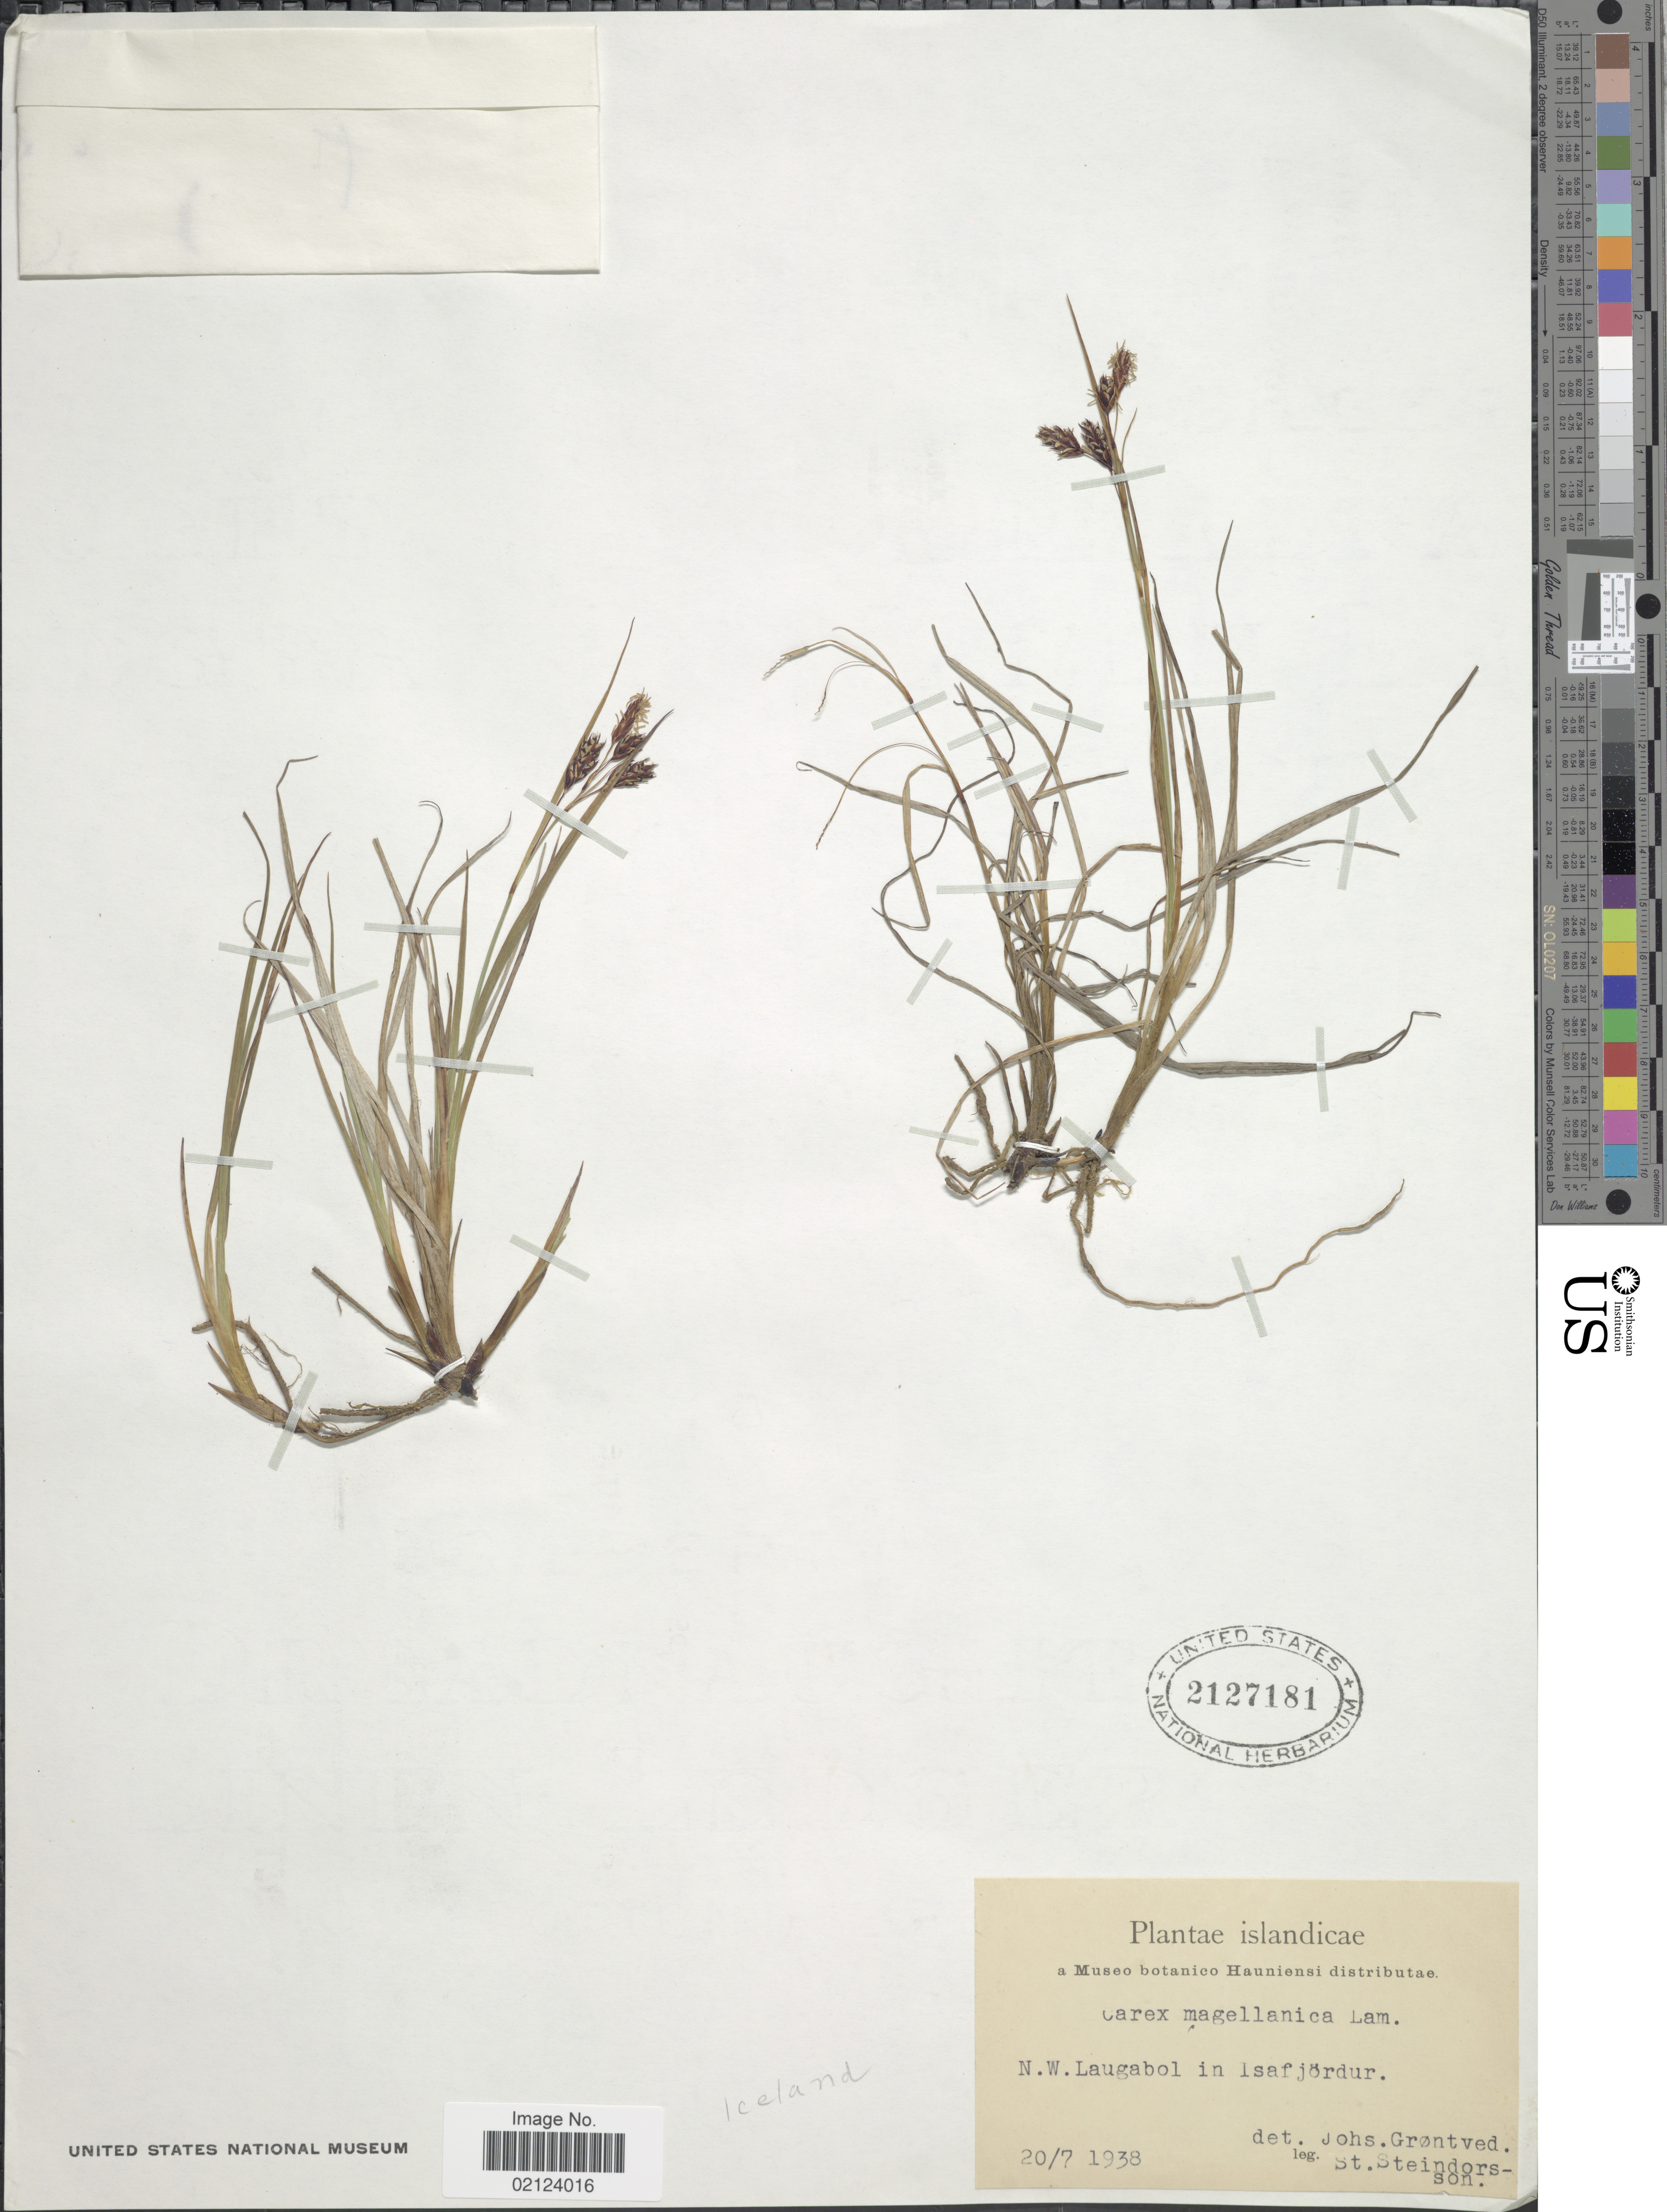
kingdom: Plantae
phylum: Tracheophyta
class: Liliopsida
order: Poales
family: Cyperaceae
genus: Carex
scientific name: Carex magellanica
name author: Lam.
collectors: S. Steindórsson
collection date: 1938-07-20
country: Iceland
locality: N.W. Laugabol in Isafjordur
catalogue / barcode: US 2127181